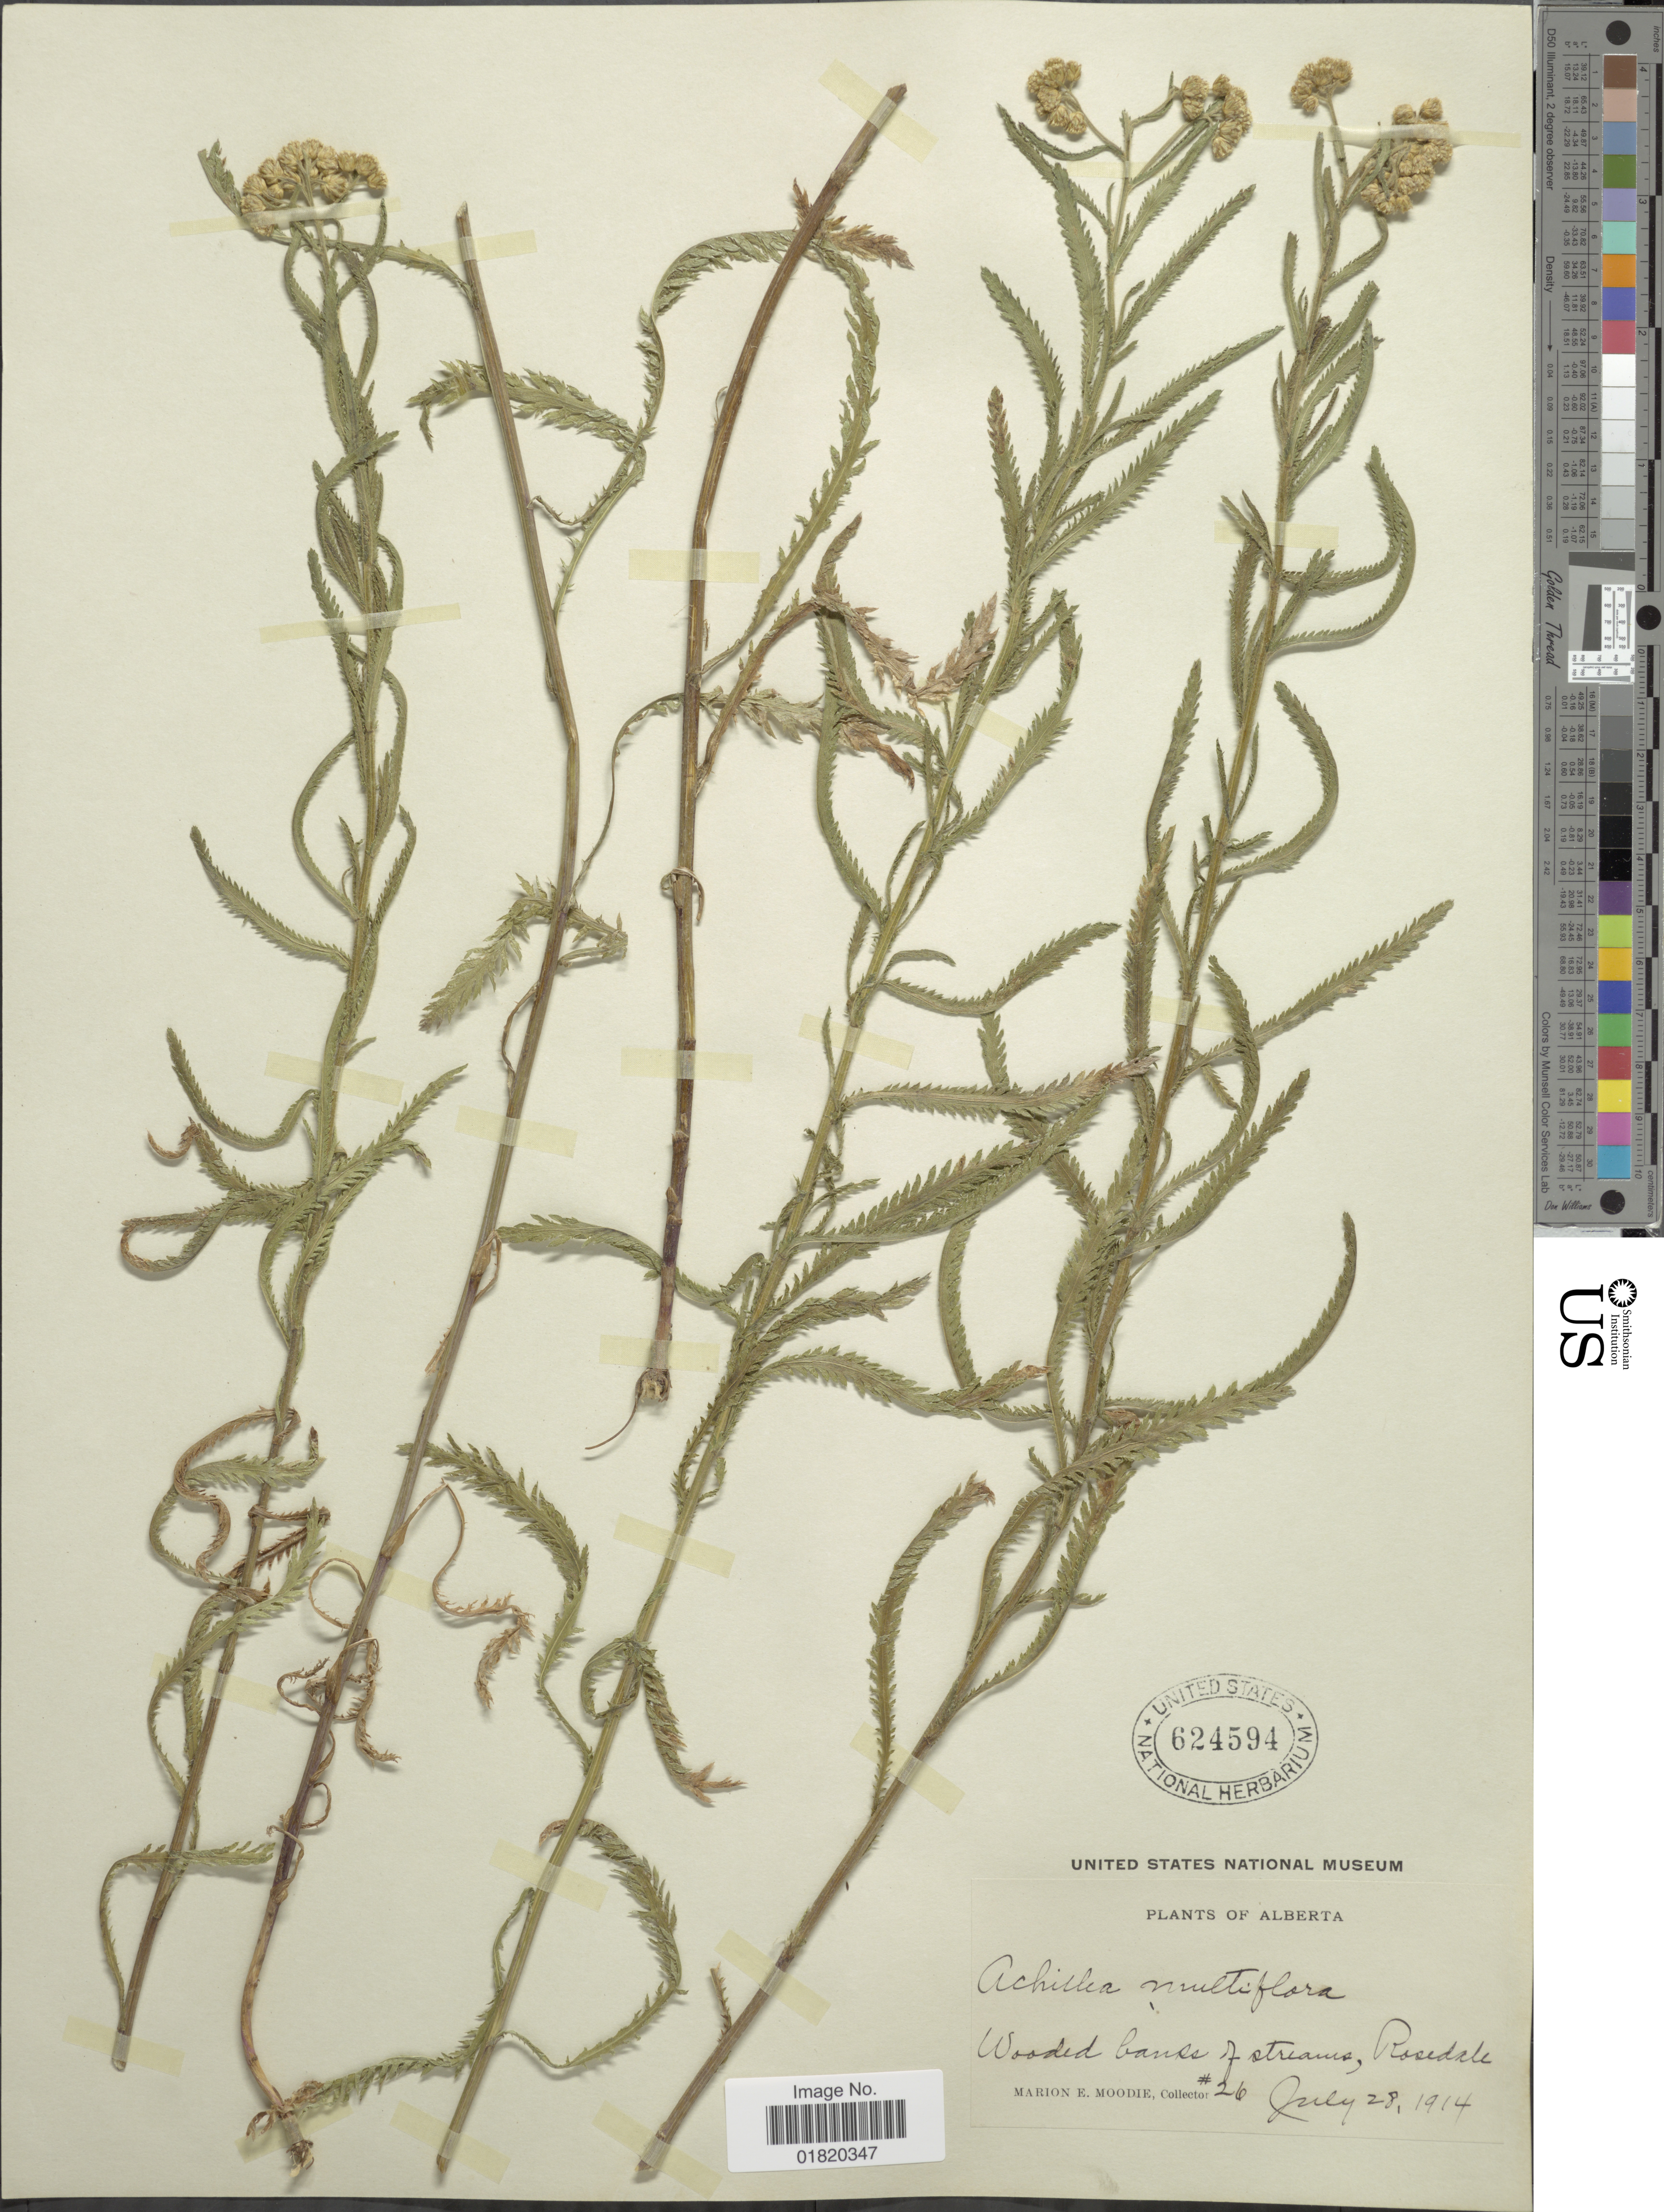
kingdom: Plantae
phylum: Tracheophyta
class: Magnoliopsida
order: Asterales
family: Asteraceae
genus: Achillea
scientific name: Achillea multiflora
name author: Hook.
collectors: M. E. Moodie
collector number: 26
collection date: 1914-07-28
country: Canada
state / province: Alberta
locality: Rosedale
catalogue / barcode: US 624594